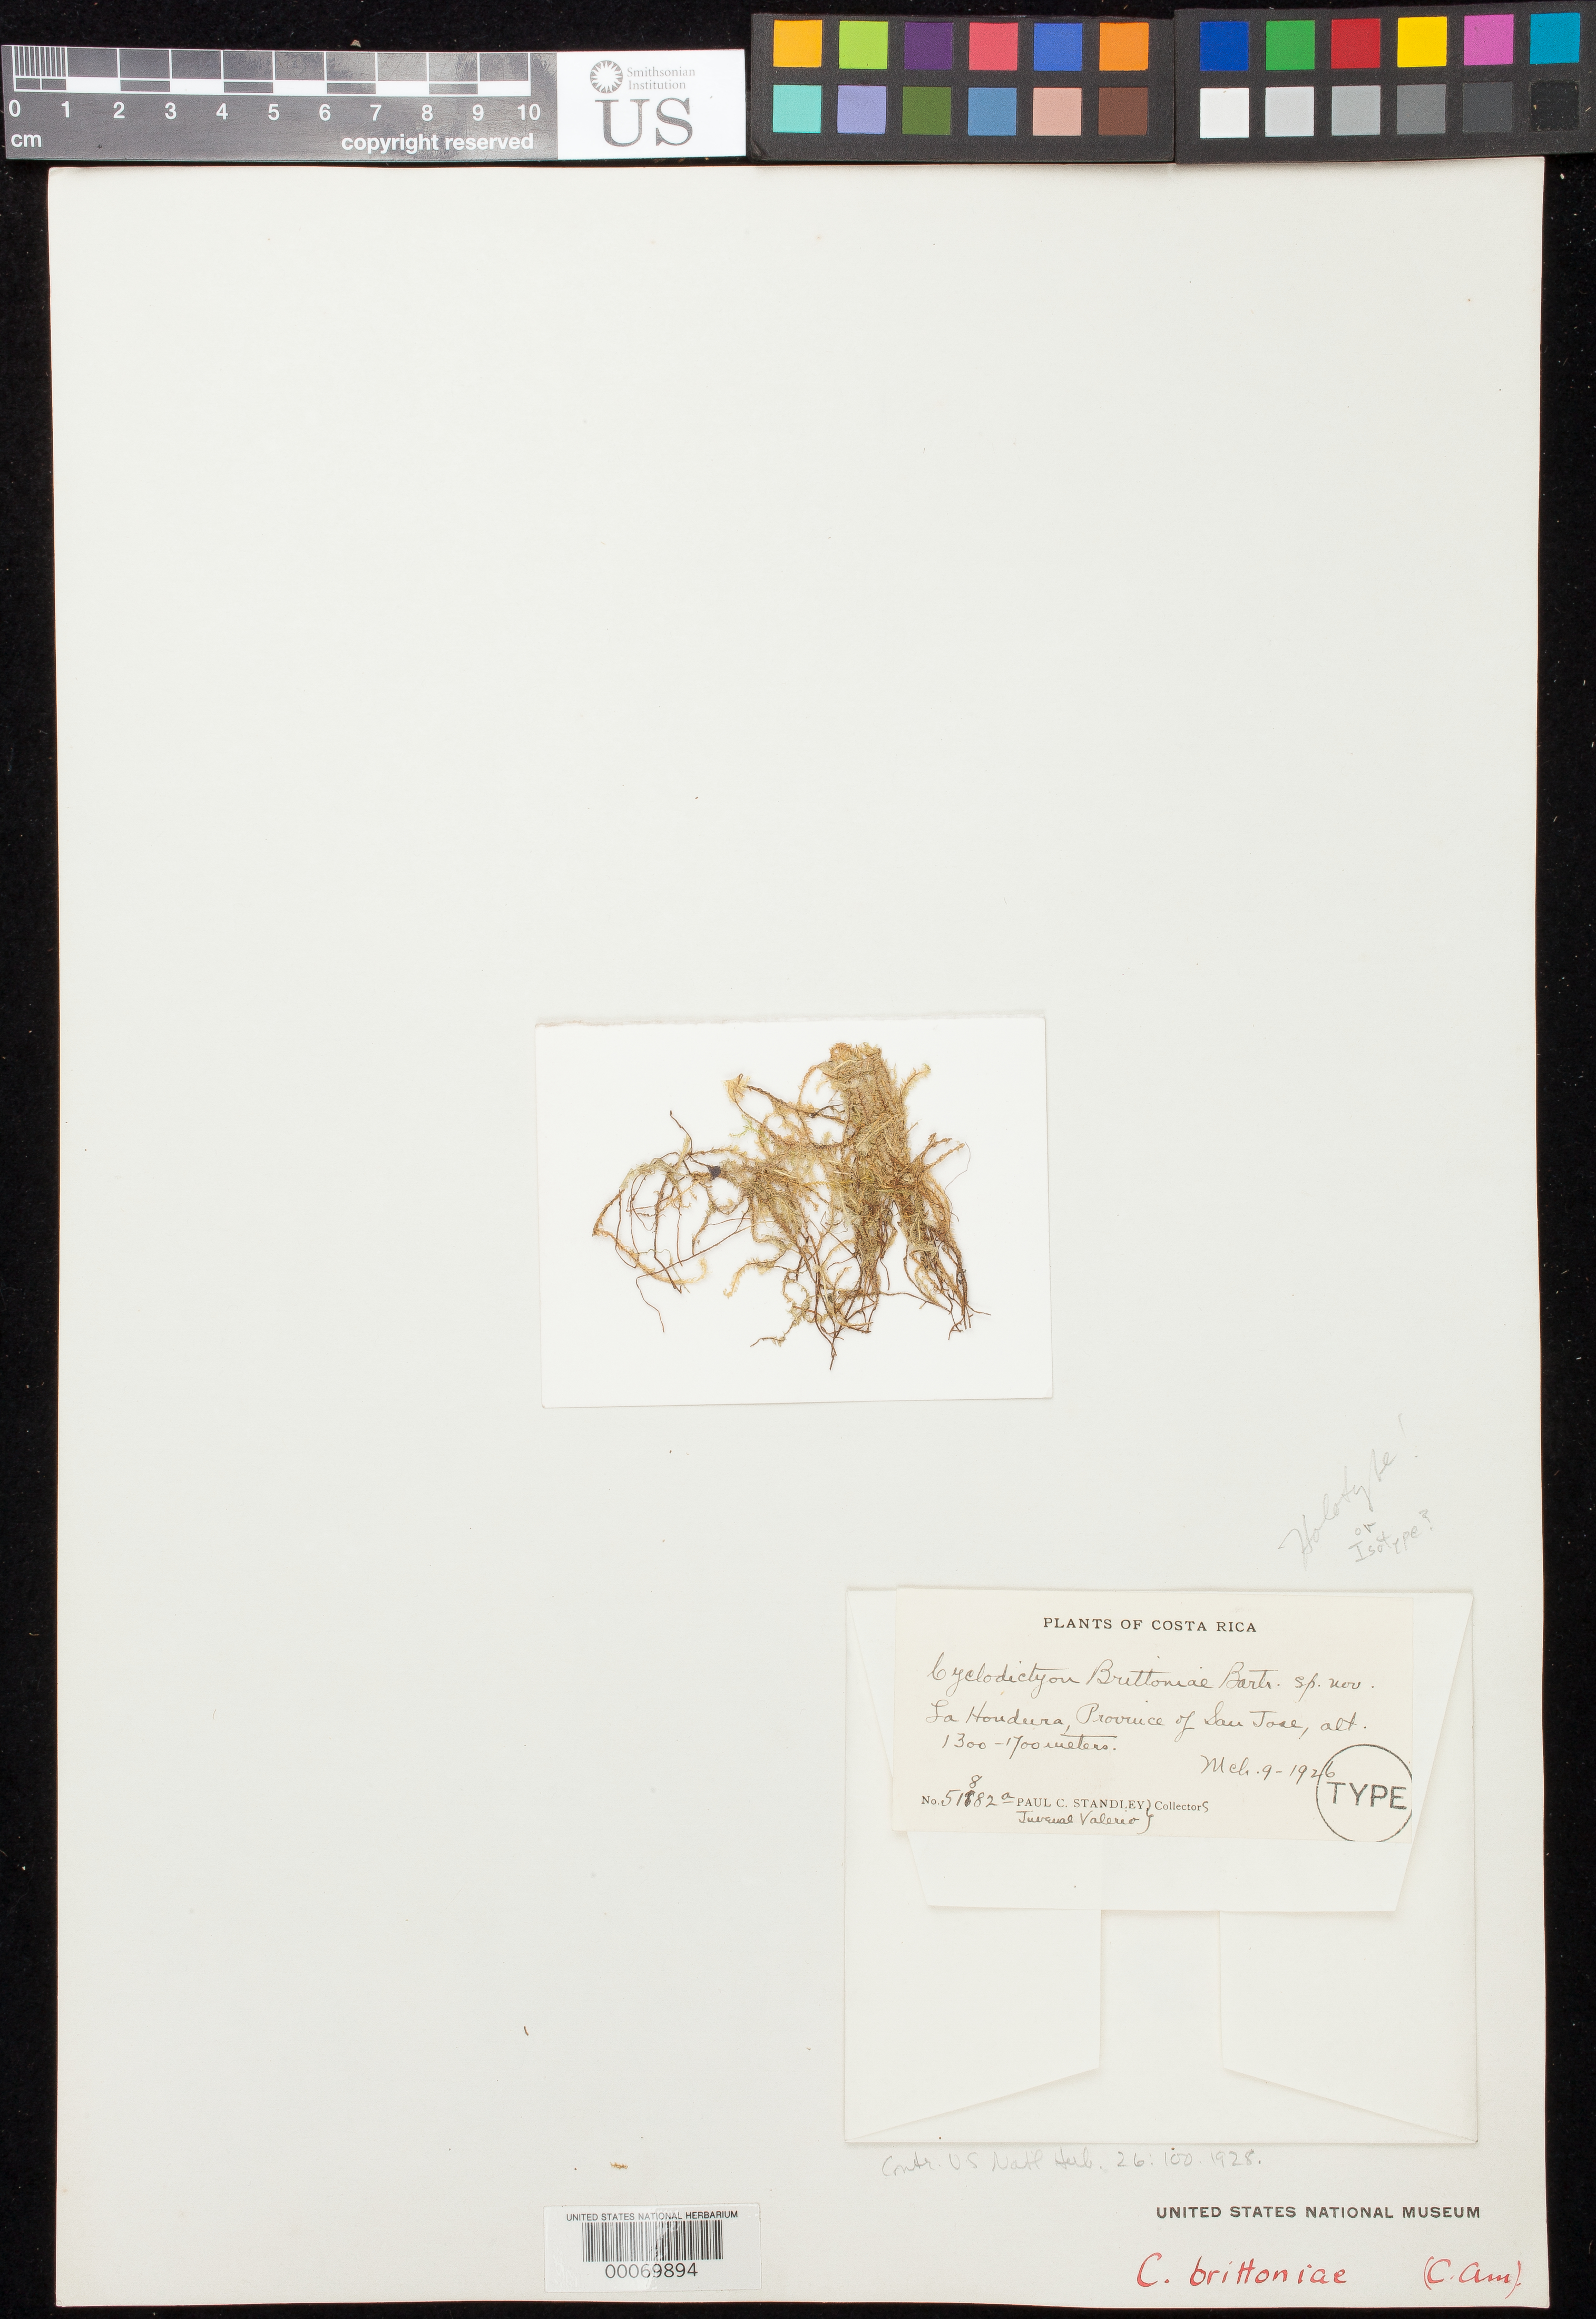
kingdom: Plantae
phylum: Bryophyta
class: Bryopsida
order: Hookeriales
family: Pilotrichaceae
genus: Cyclodictyon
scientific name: Cyclodictyon brittoniae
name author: E.B. Bartram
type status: Holotype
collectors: P. C. Standley & J. Valerio R.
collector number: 51882a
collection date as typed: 09 Mar 1926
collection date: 1926-03-09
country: Costa Rica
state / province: San José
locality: La Hondura.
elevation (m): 1300